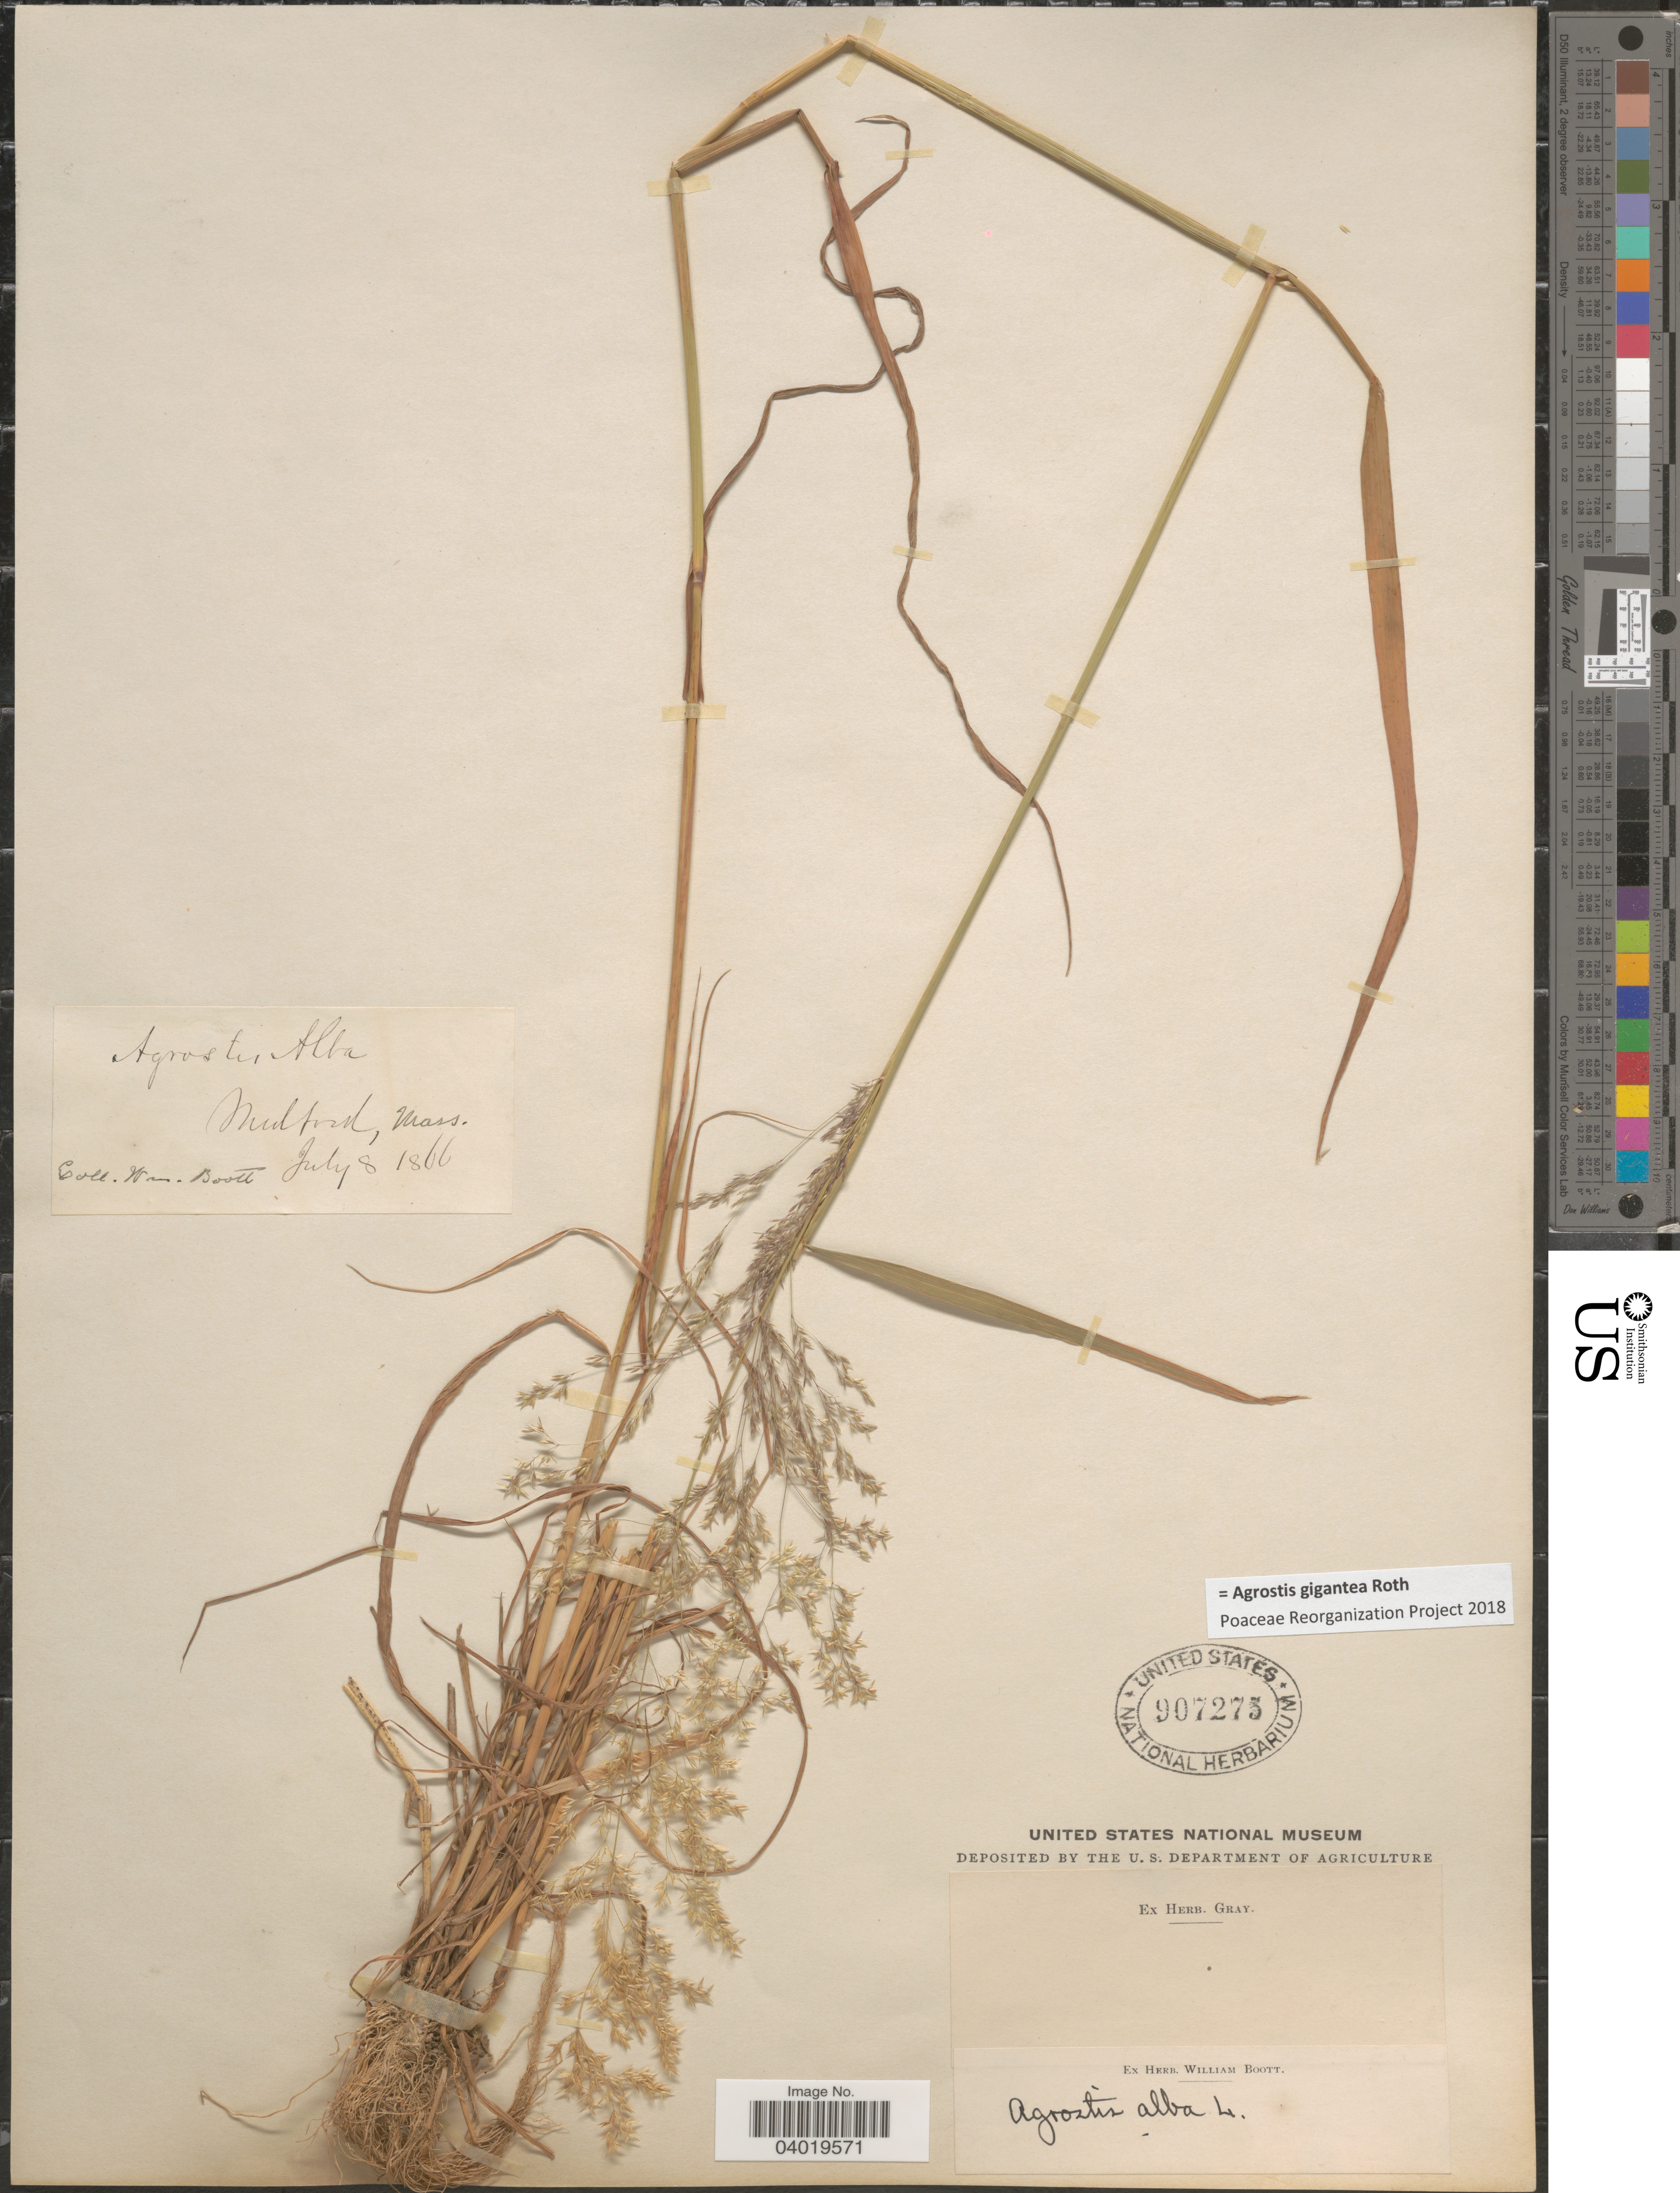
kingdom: Plantae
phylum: Tracheophyta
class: Liliopsida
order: Poales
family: Poaceae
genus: Agrostis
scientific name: Agrostis gigantea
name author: Roth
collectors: W. Boott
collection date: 1866-07-08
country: United States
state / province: Massachusetts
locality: Medford.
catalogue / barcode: US 907275